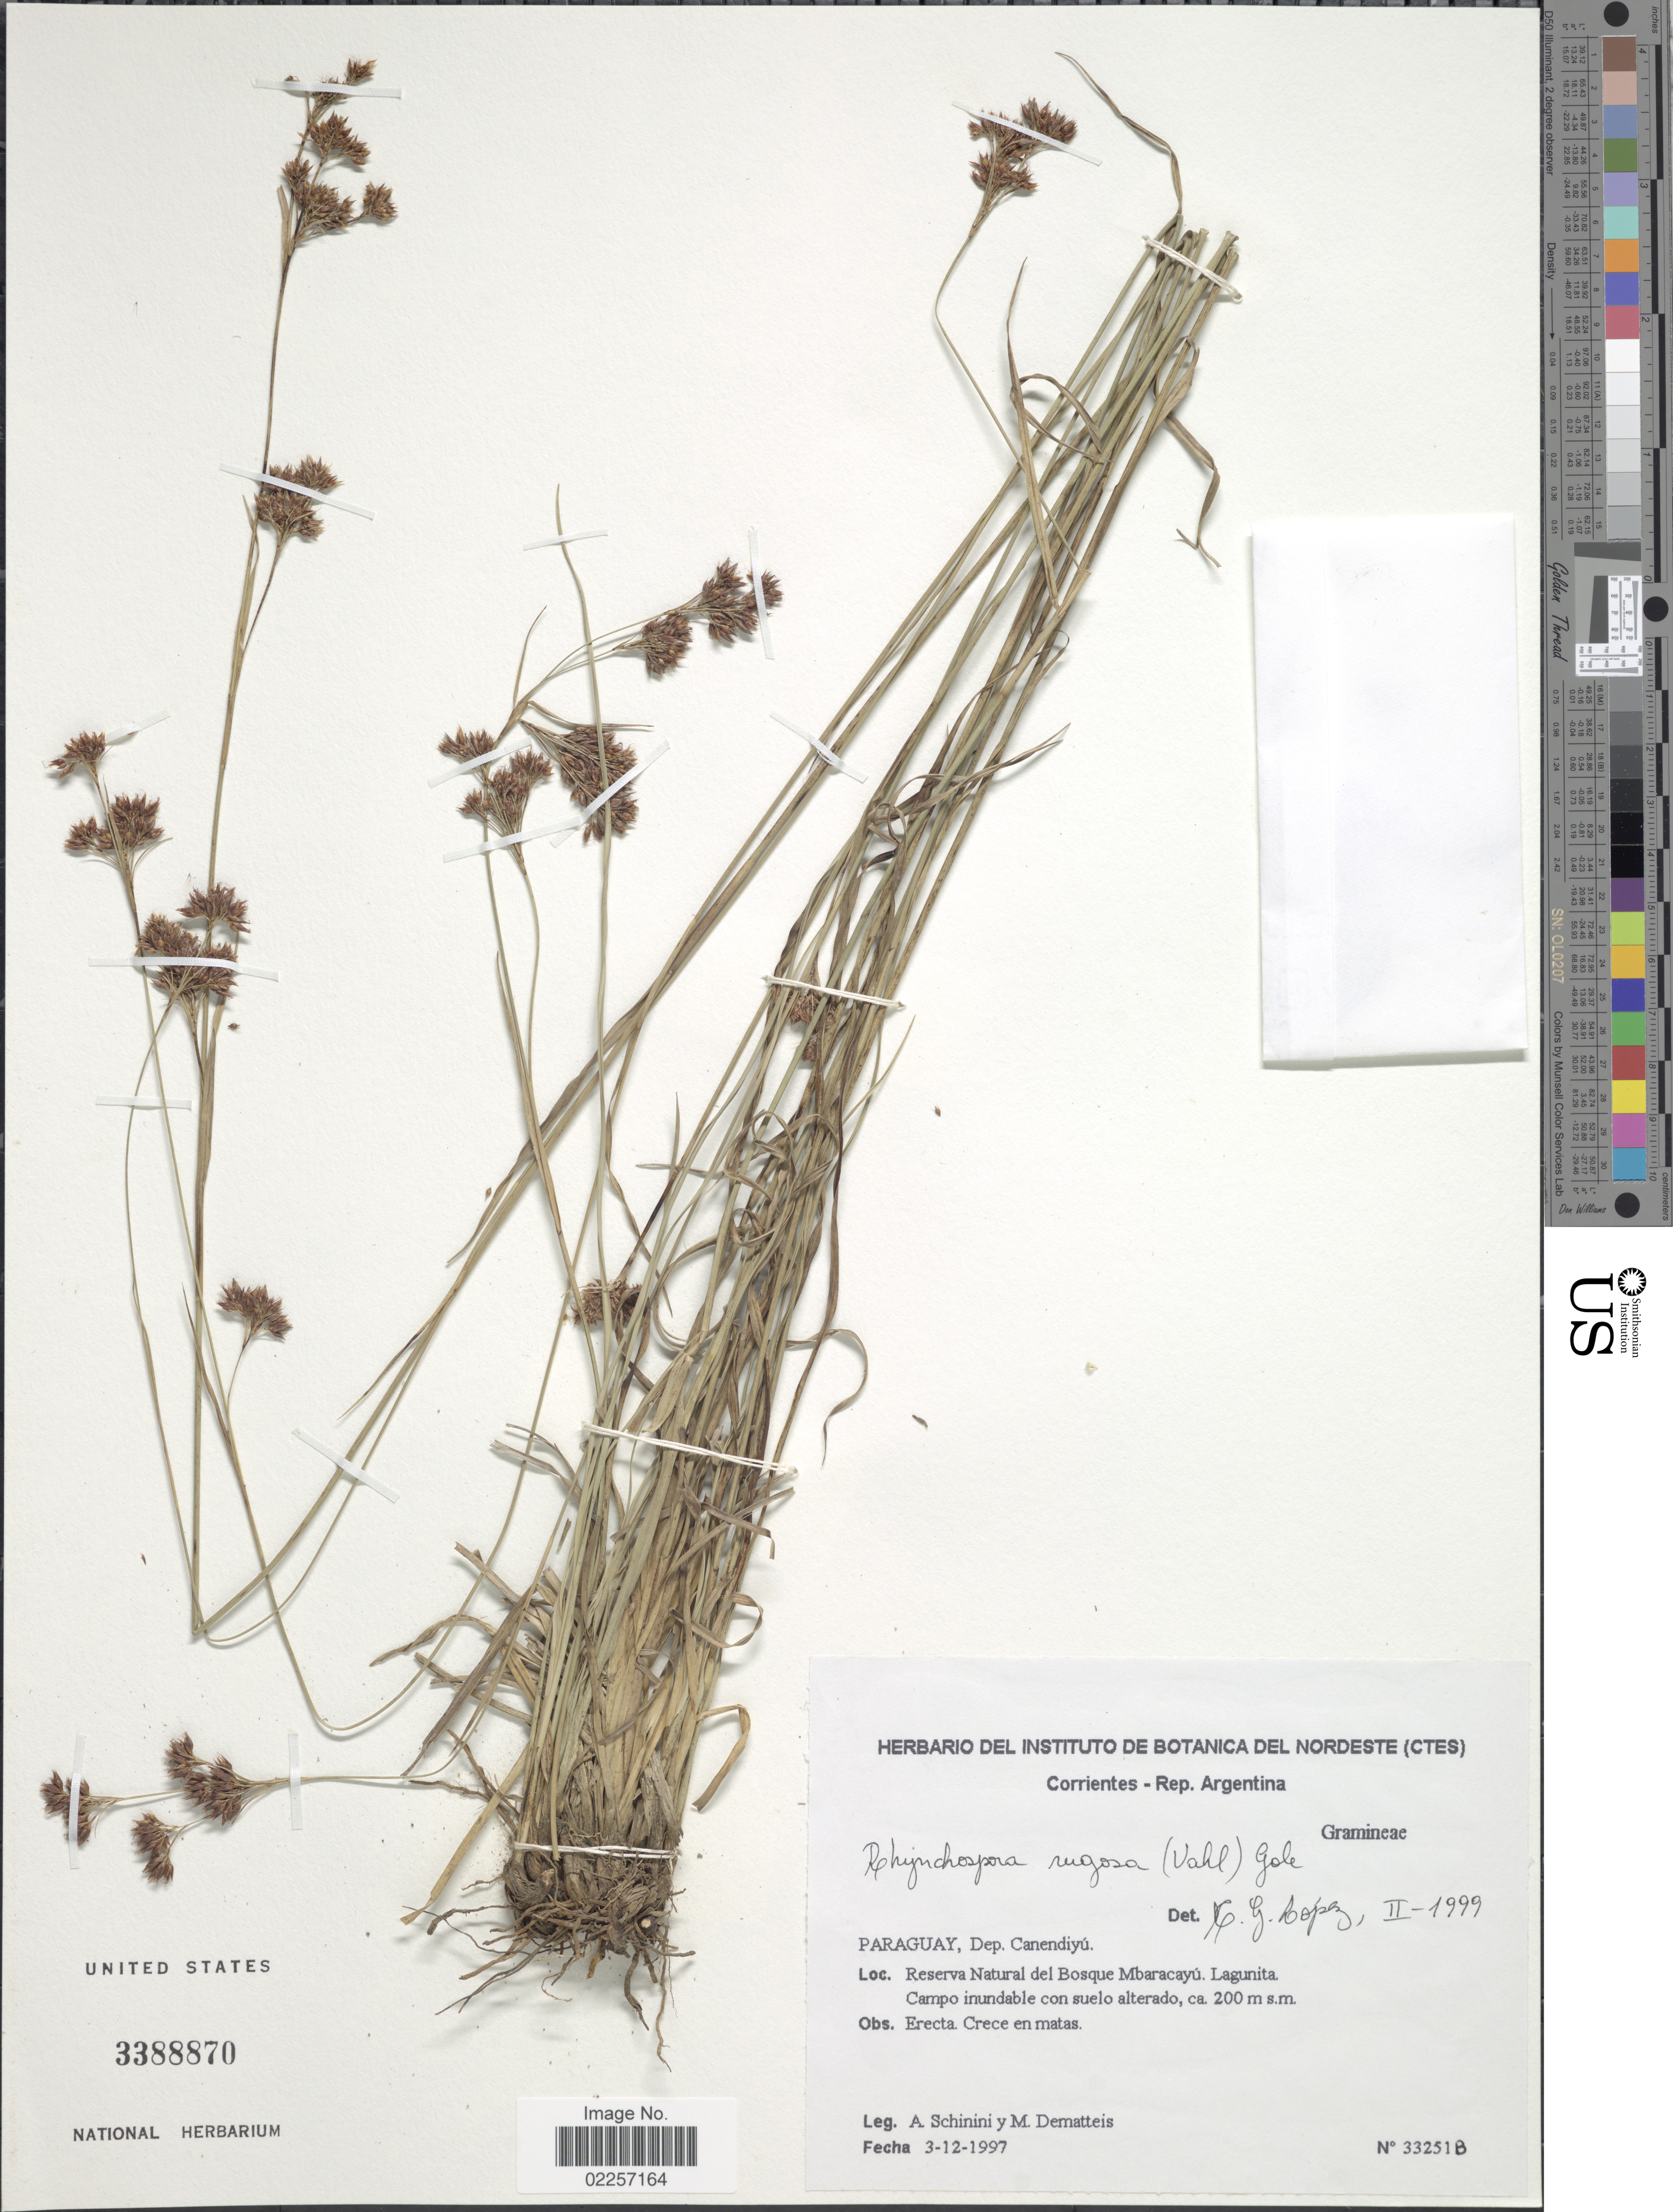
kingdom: Plantae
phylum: Tracheophyta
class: Liliopsida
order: Poales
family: Cyperaceae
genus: Rhynchospora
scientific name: Rhynchospora rugosa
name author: (Vahl) Gale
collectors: A. Schinini & M. Dematteis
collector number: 33251B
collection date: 1997-12-03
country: Paraguay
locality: Paraguay, Dep. Canendiyu. Reserva Natural del Bosque Mbaracayu. Lagunita. Campo inundable con suelo alterado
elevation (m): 200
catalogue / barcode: US 3388870